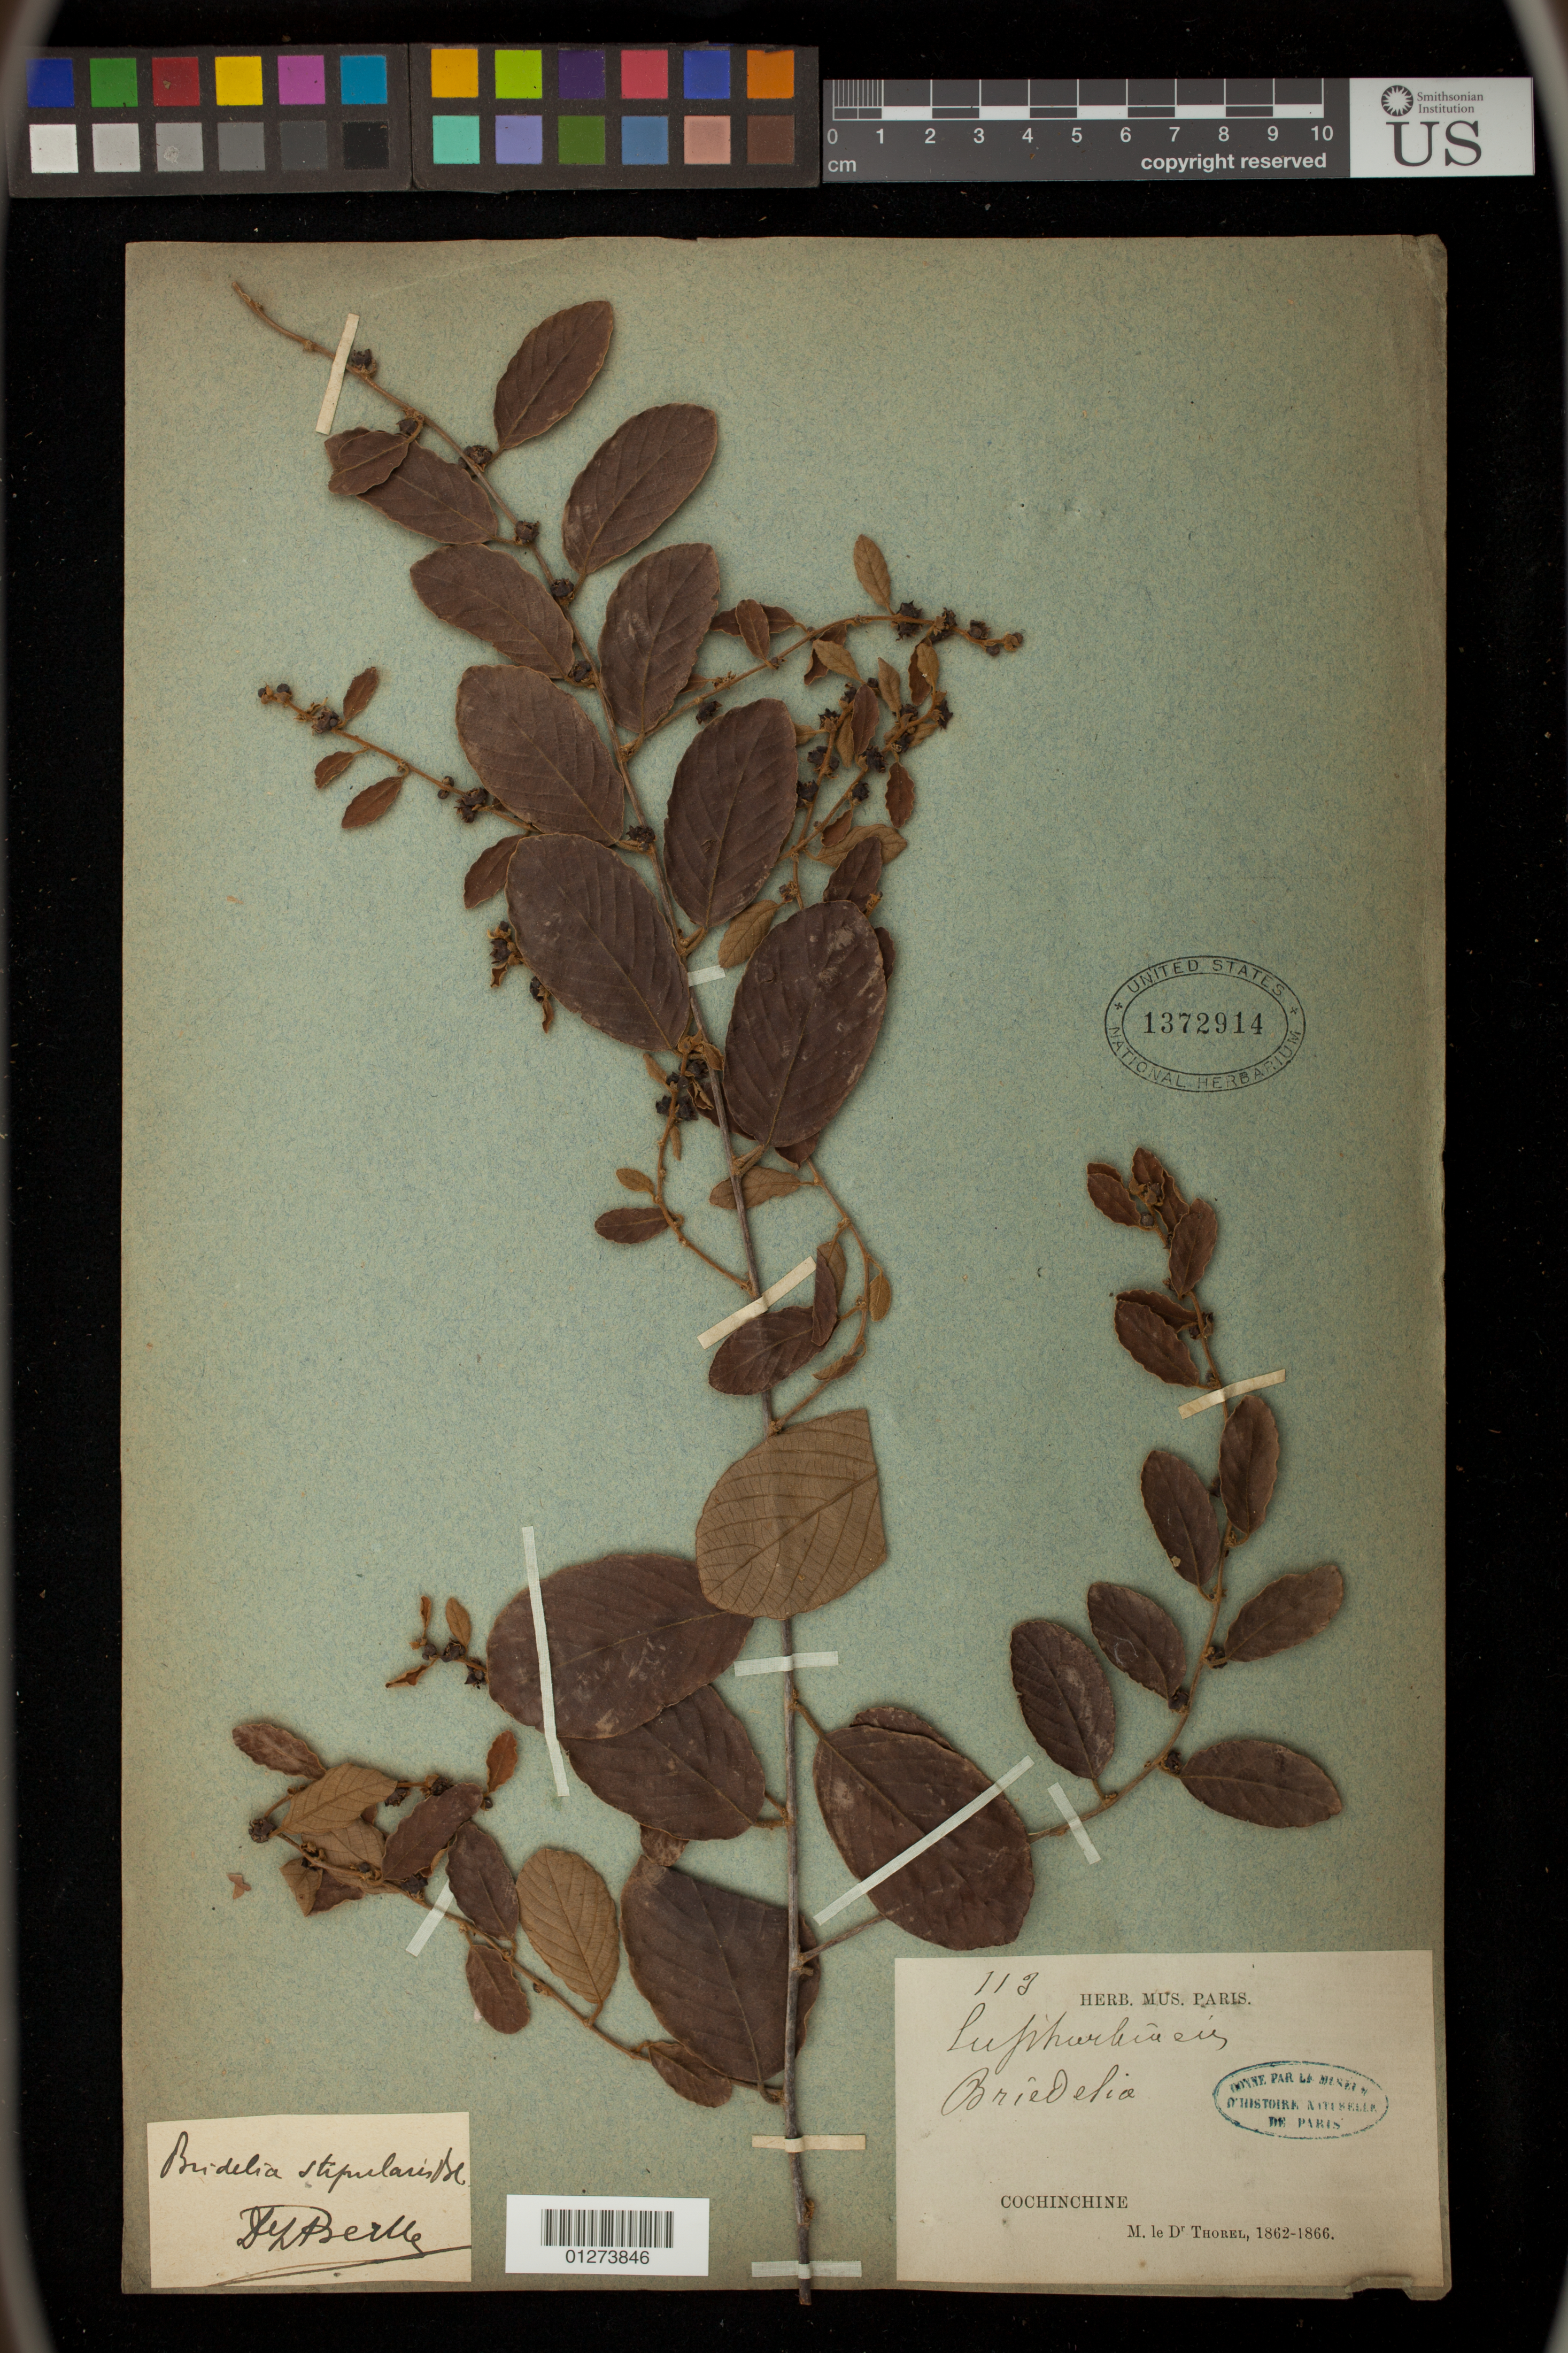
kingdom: Plantae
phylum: Tracheophyta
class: Magnoliopsida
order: Malpighiales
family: Phyllanthaceae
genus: Bridelia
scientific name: Bridelia stipularis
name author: (L.) Blume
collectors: C. Thorel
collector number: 113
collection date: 1862/1866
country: Vietnam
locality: Cochinchine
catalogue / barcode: US 1372914